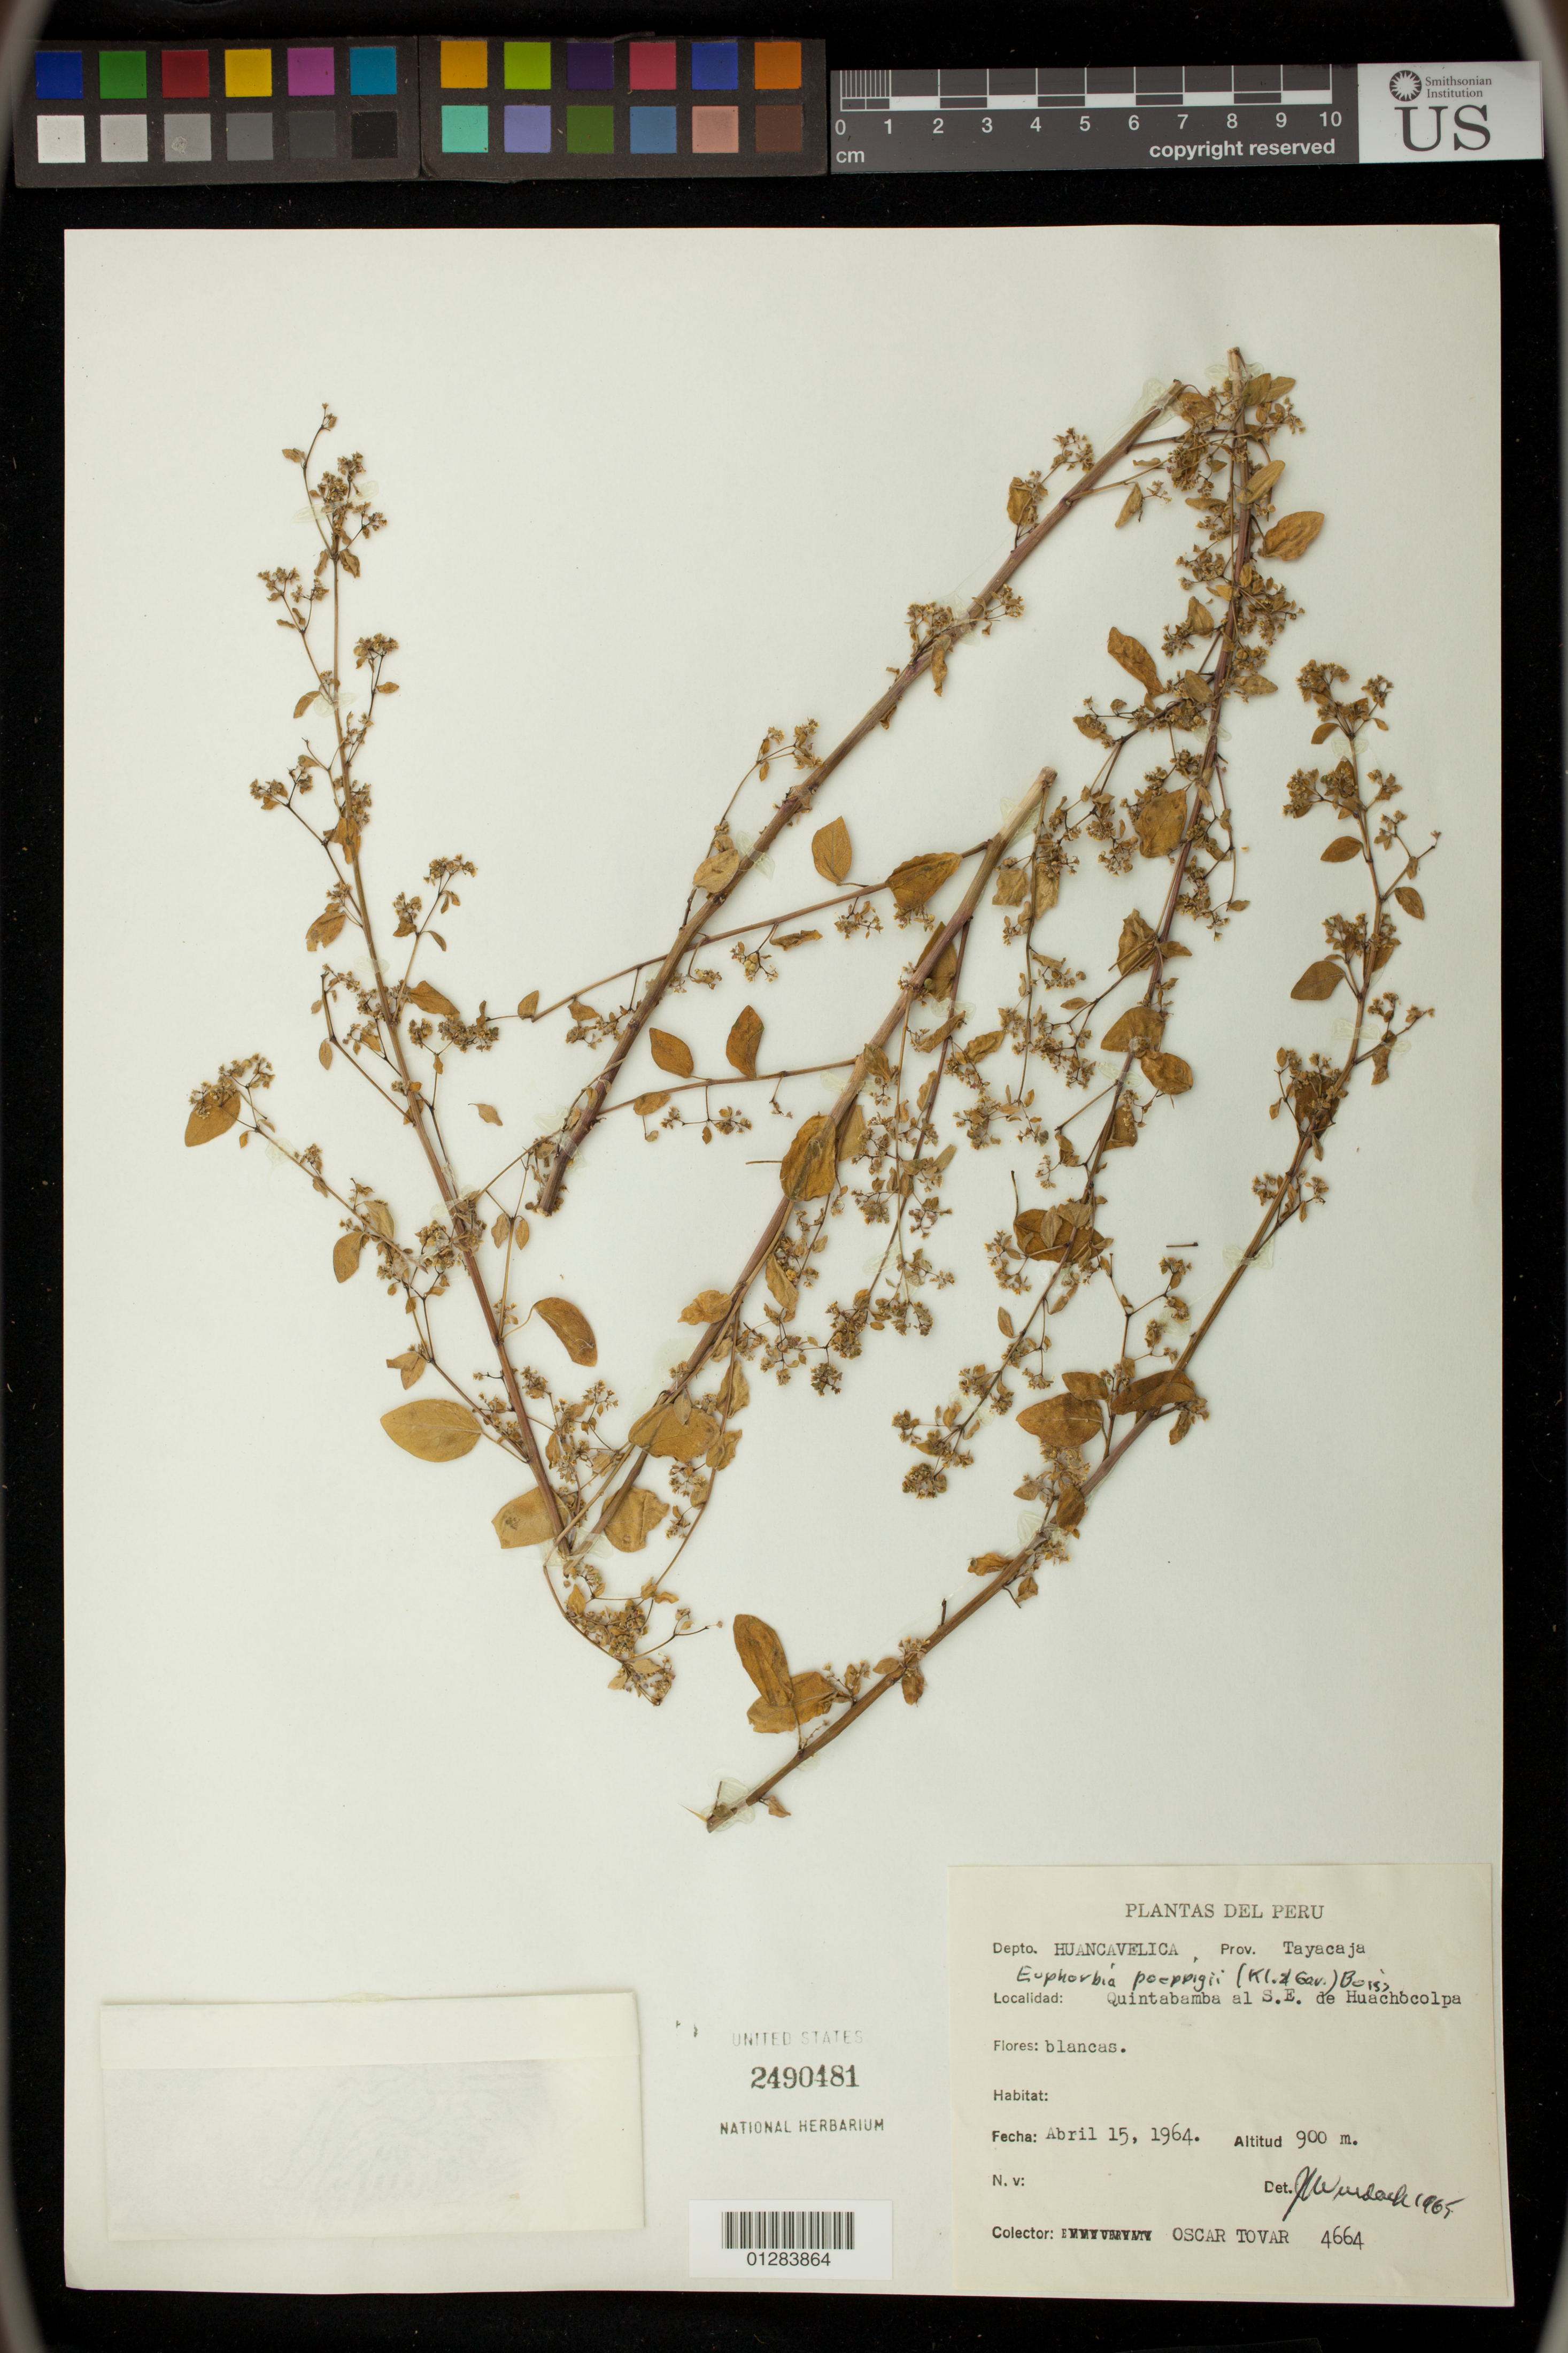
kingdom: Plantae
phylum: Tracheophyta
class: Magnoliopsida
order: Malpighiales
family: Euphorbiaceae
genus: Euphorbia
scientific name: Euphorbia poeppigii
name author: (Klotzsch & Garcke) Boiss.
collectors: O. Tovar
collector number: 4664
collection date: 1964-04-15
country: Peru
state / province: Huancavelica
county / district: Tayacaja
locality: Prov. Tayacaja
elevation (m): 900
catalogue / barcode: US 2490481